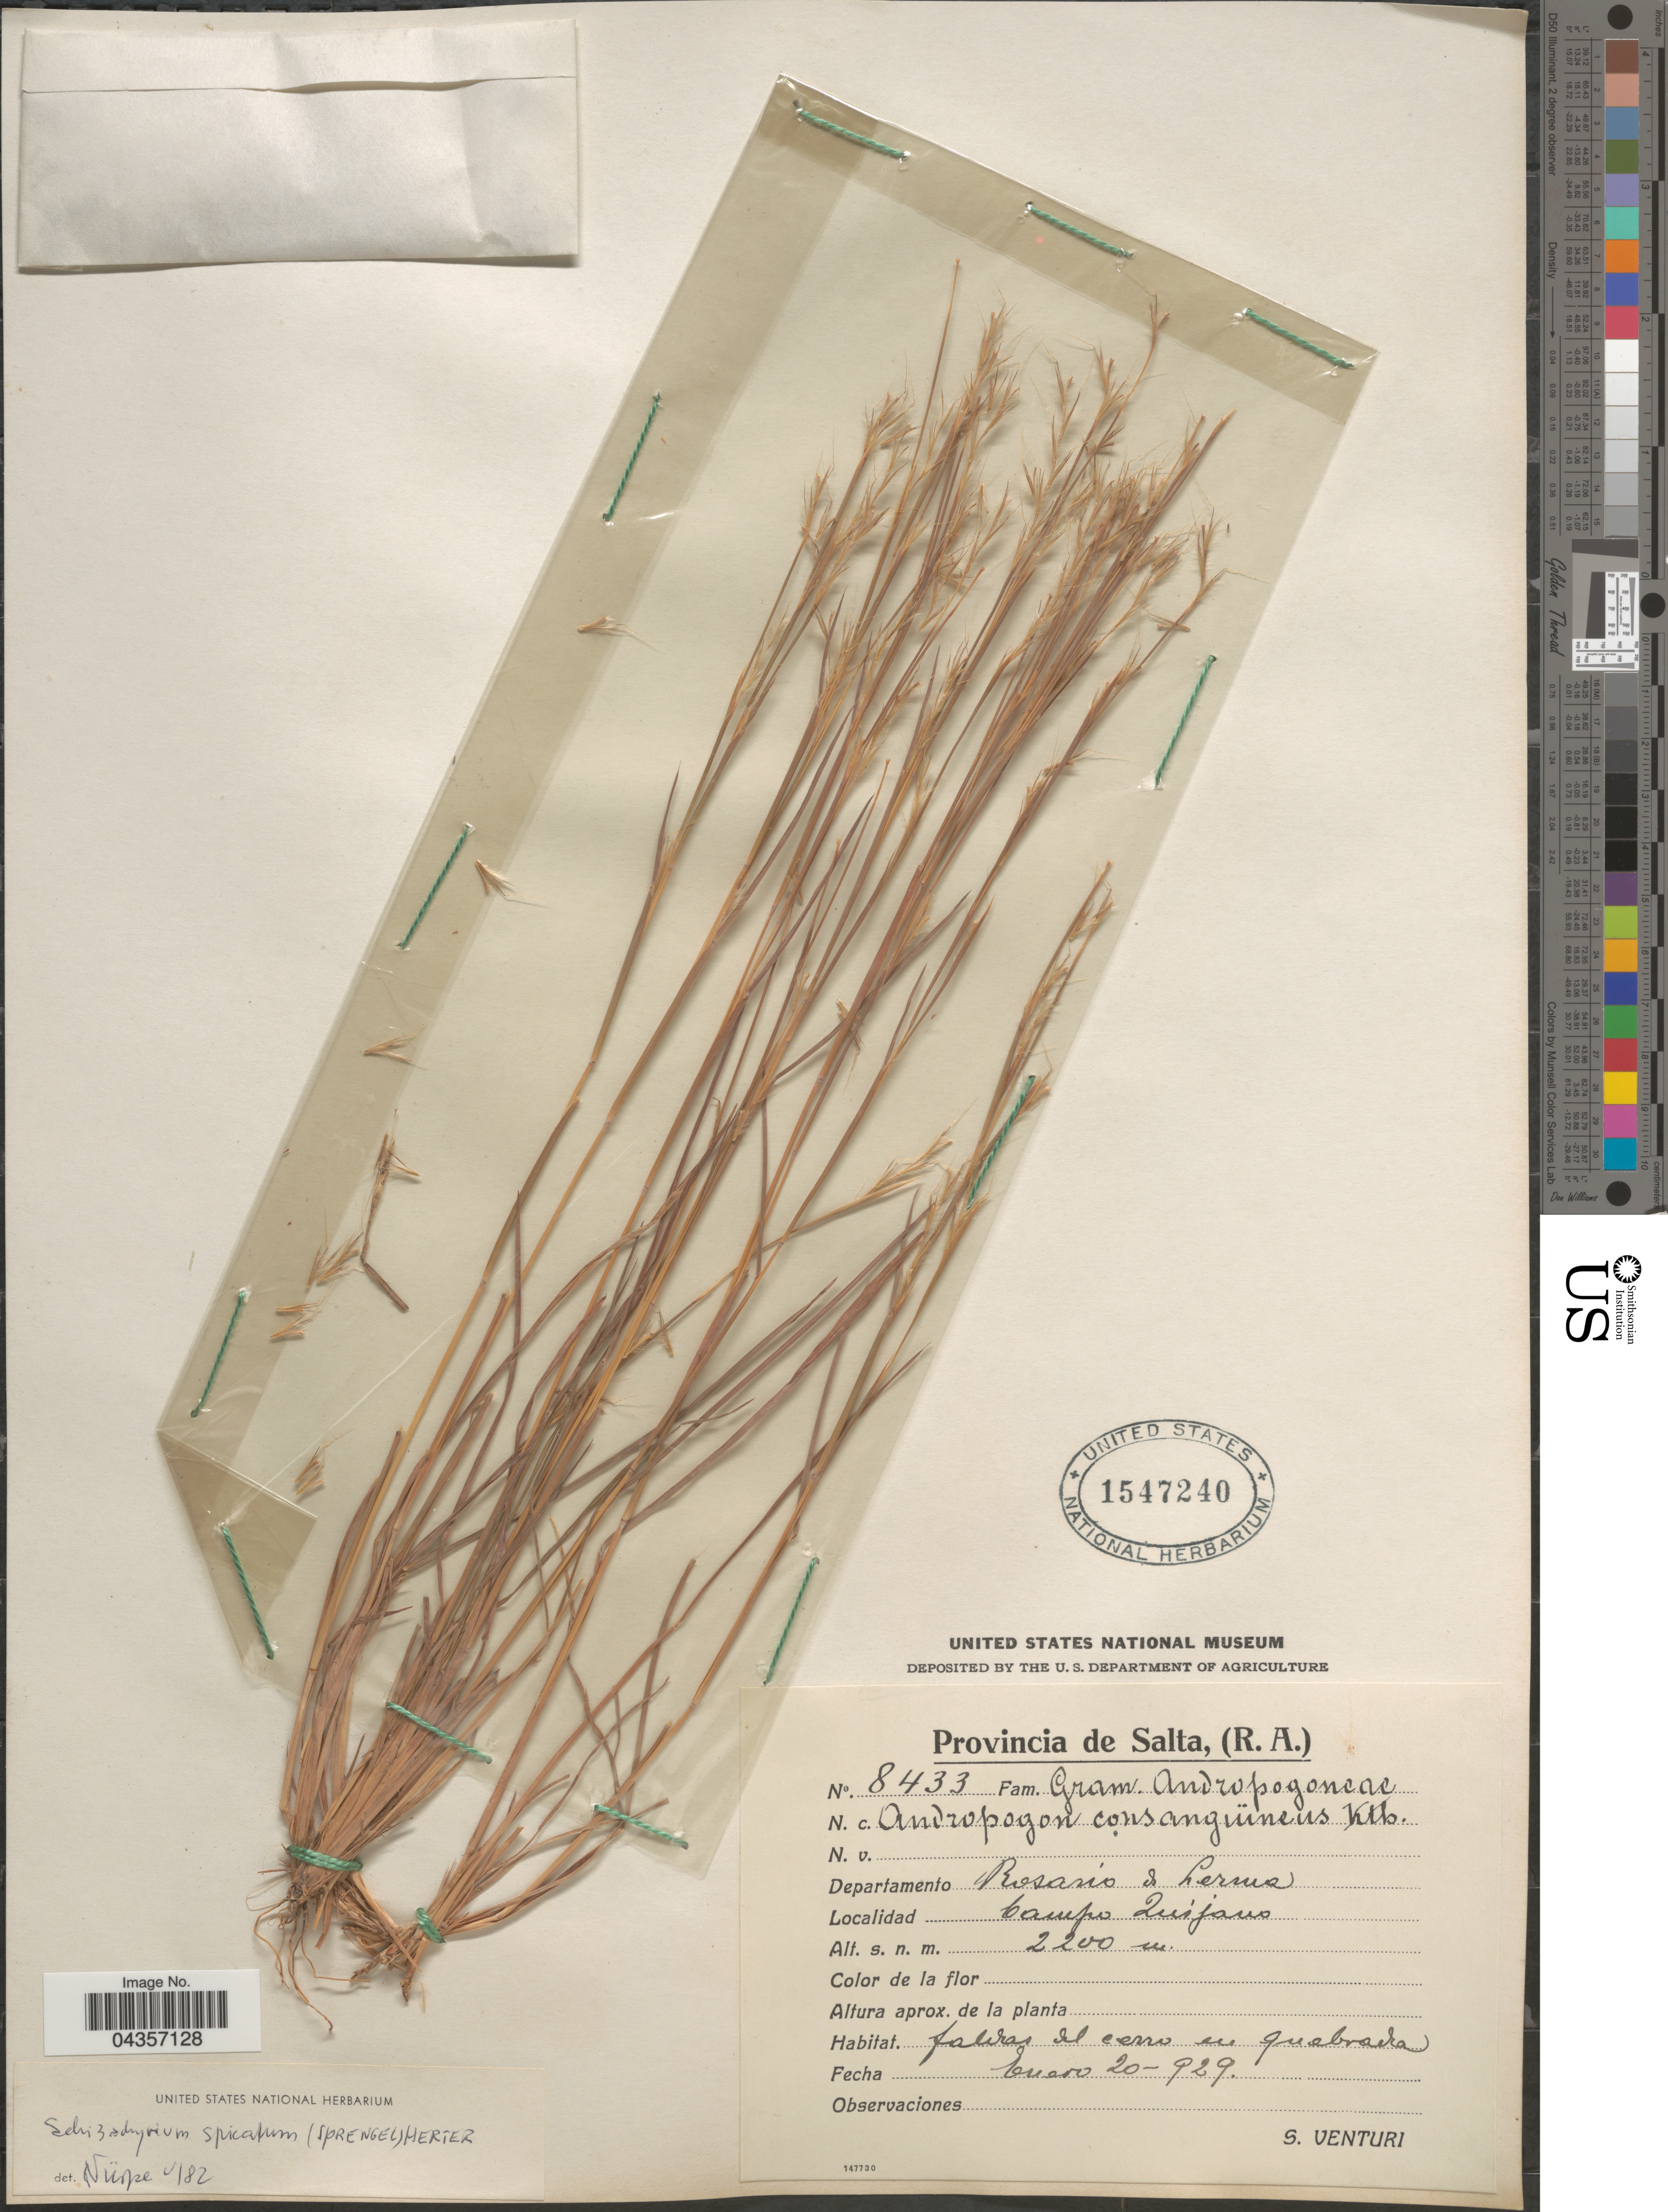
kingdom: Plantae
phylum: Tracheophyta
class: Liliopsida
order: Poales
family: Poaceae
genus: Schizachyrium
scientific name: Schizachyrium spicatum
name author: (Spreng.) Wipff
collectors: S. Venturi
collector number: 8433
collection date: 1929-01-20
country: Argentina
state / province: Salta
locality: Departamento Rosario de Lerma. Campo Quijano. Faldas del cerro en quebrada.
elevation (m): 2200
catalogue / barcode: US 1547240